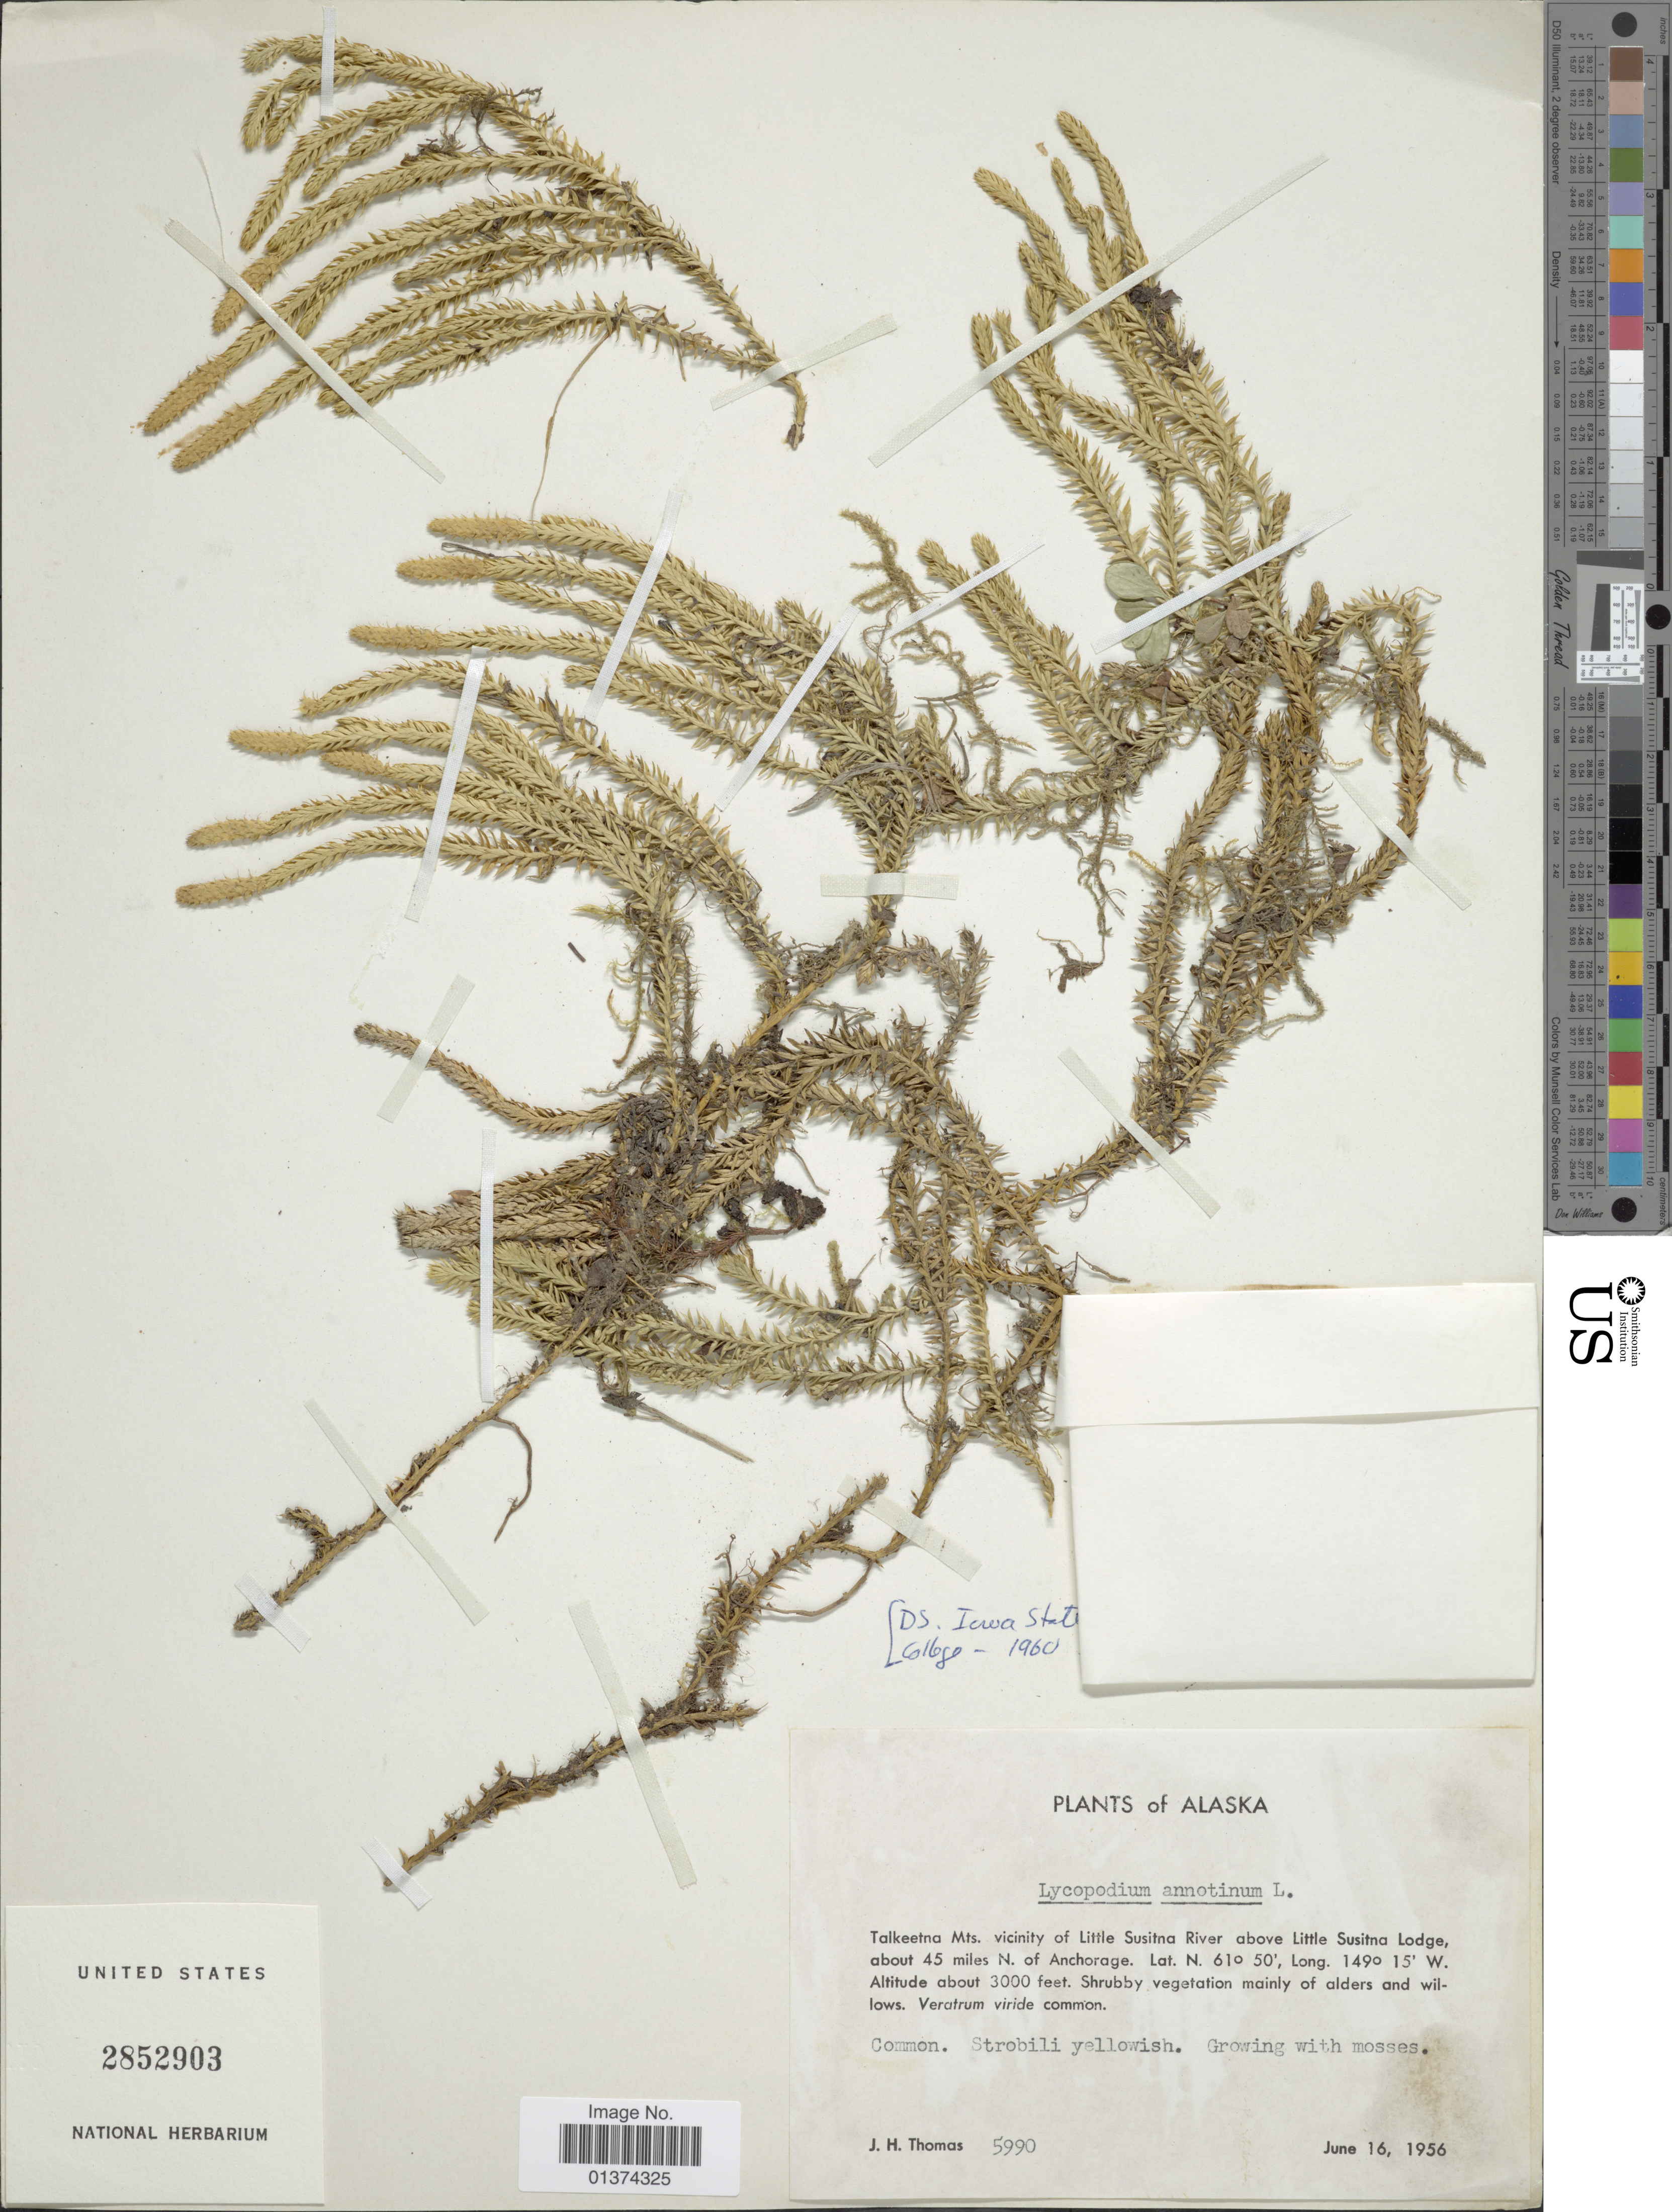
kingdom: Plantae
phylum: Tracheophyta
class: Lycopodiopsida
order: Lycopodiales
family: Lycopodiaceae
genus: Spinulum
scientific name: Spinulum annotinum subsp. annotinum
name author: (L.) A. Haines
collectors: J. H. Thomas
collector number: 5990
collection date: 1956-06-16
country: United States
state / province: Alaska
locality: Talkeetna Mts. vicinity of Little Susitna River above Little Susitna Lodge, about 45 miles N. of Anchorage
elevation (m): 914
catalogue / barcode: US 2852903